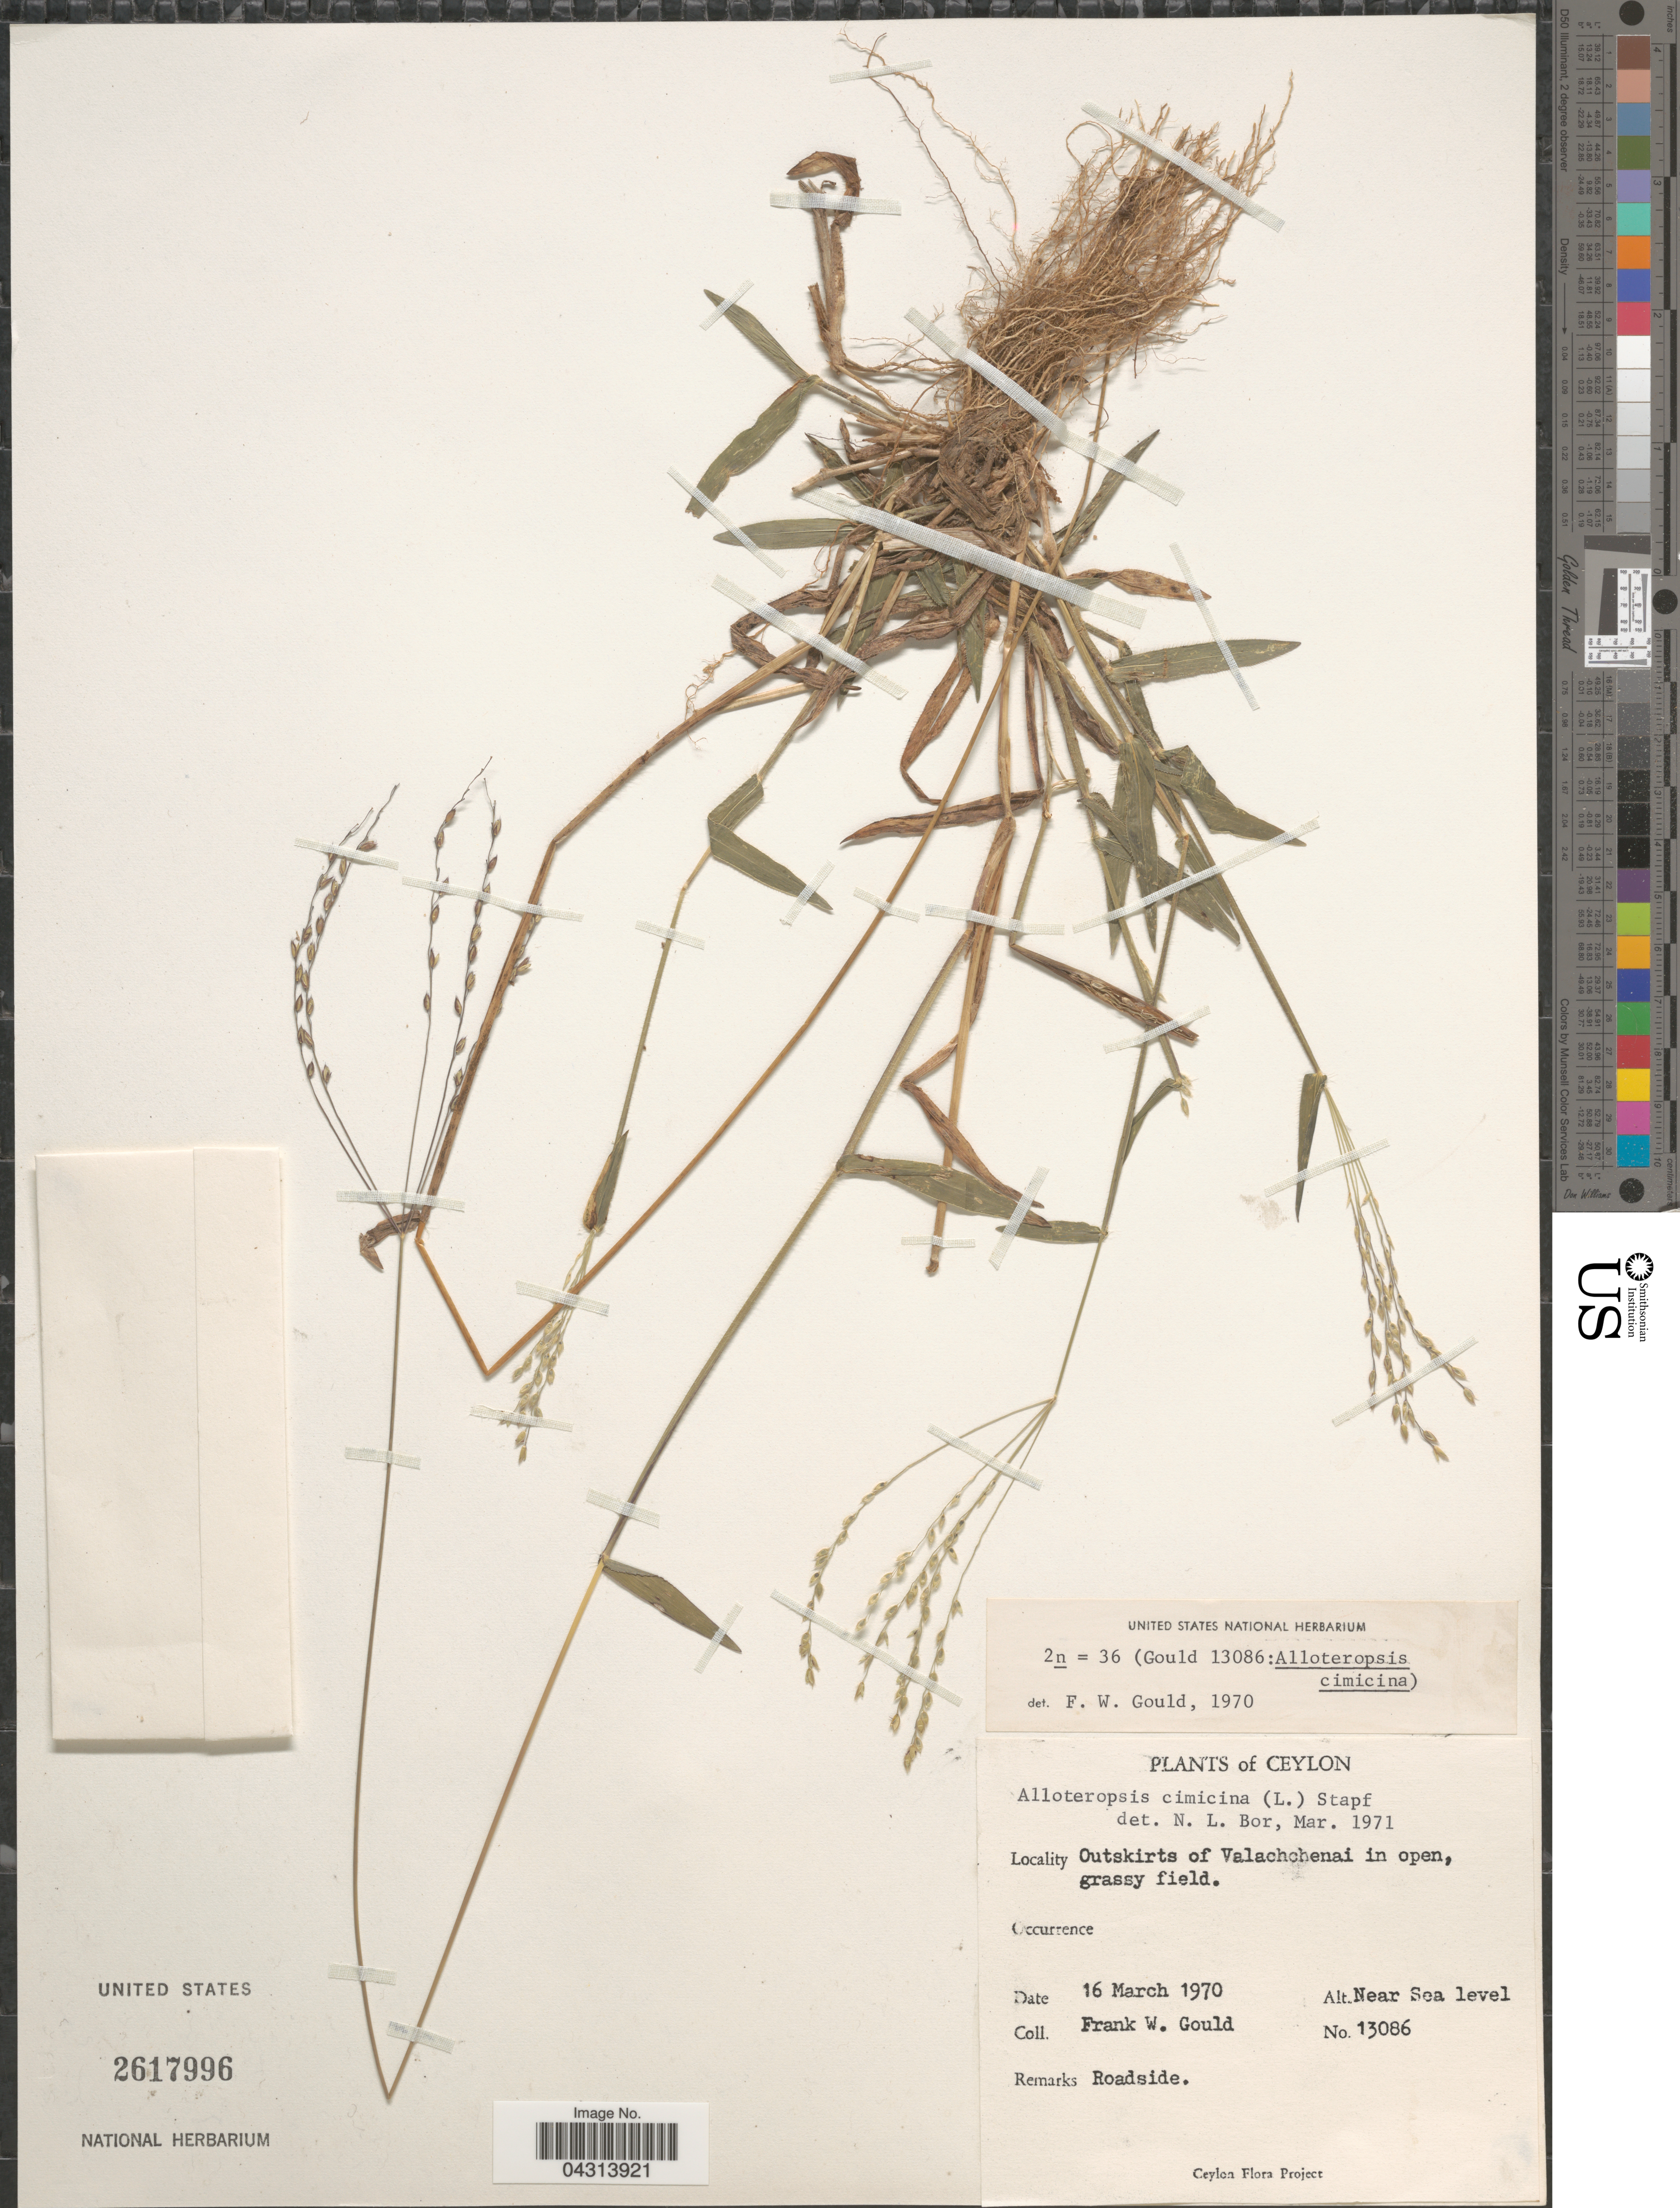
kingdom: Plantae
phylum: Tracheophyta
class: Liliopsida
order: Poales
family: Poaceae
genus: Alloteropsis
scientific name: Alloteropsis cimicina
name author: (L.) Stapf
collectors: F. W. Gould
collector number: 13086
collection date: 1970-03-16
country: Sri Lanka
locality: Ceylon. Outskirts of Valachchenai in open, grassy field.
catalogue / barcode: US 2617996